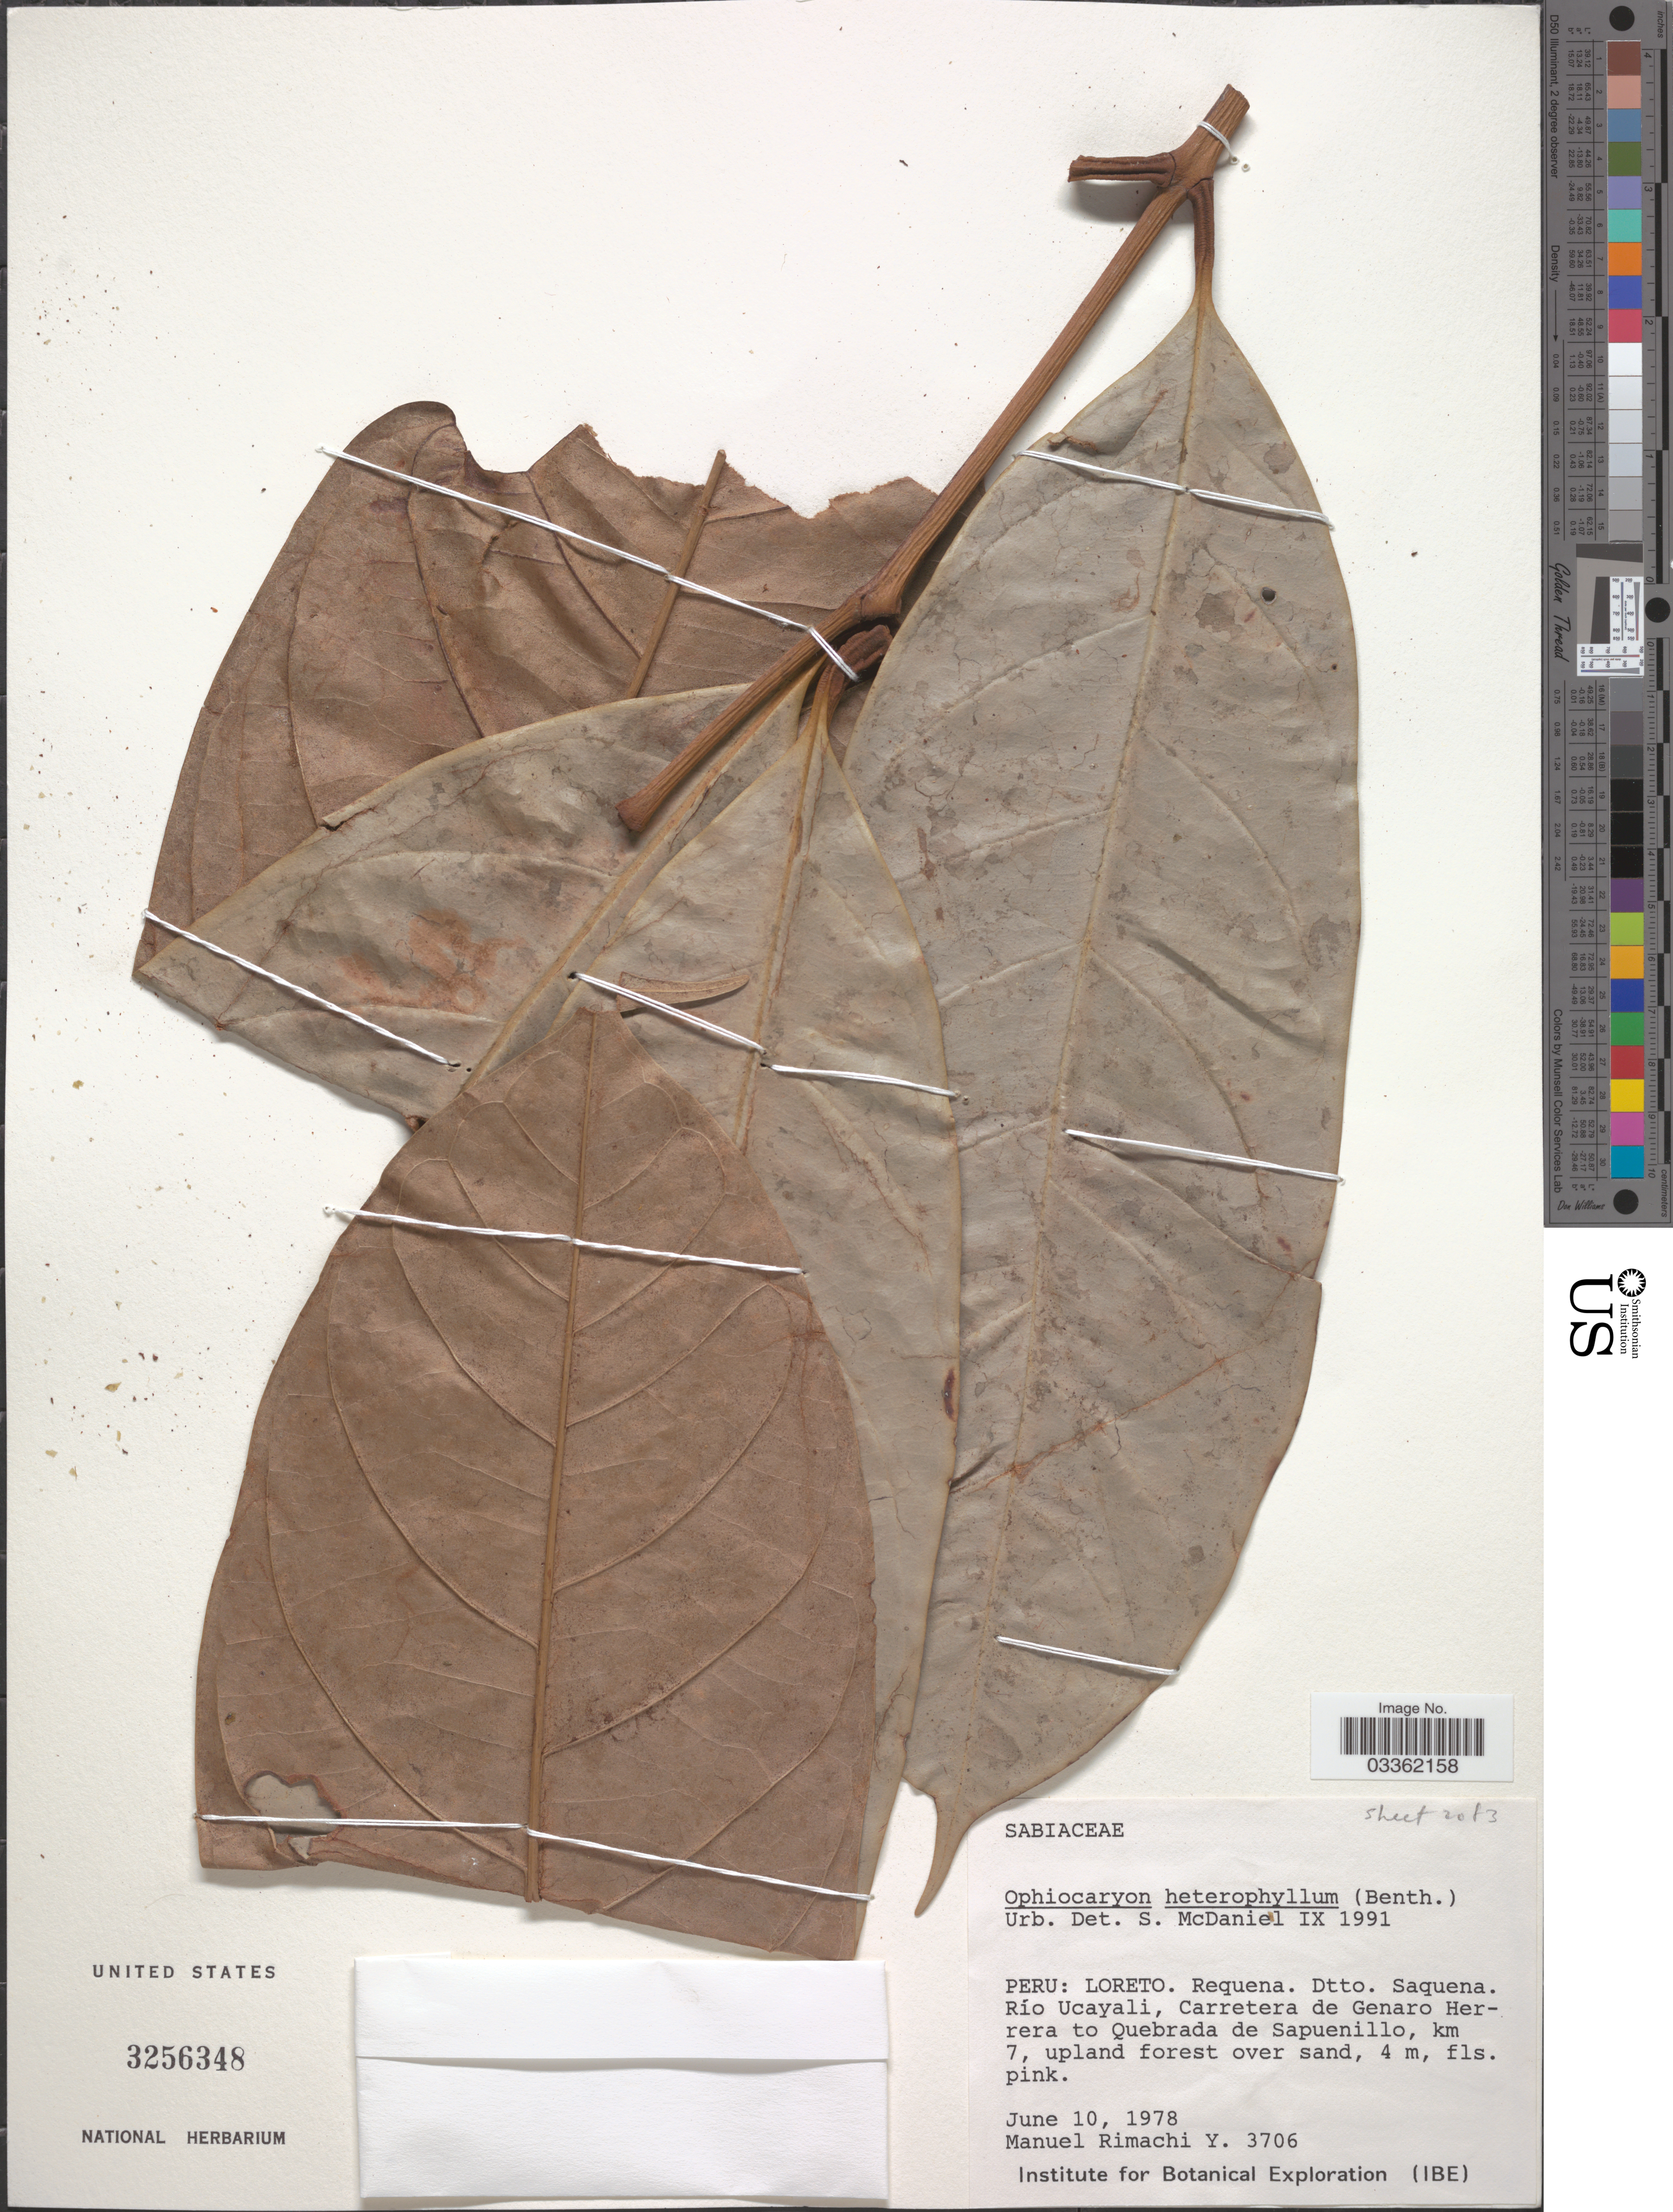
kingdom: Plantae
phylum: Tracheophyta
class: Magnoliopsida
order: Proteales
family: Sabiaceae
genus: Ophiocaryon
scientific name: Ophiocaryon heterophyllum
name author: (Benth.) Urb.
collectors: M. Rimachi Y.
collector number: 3706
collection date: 1978-06-10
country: Peru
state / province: Loreto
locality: Requena. Dtto. Saquena. Río Ucayali, Carretera de Genaro Herrera to Quebrada de Sapuenillo, km 7.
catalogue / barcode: US 3256348